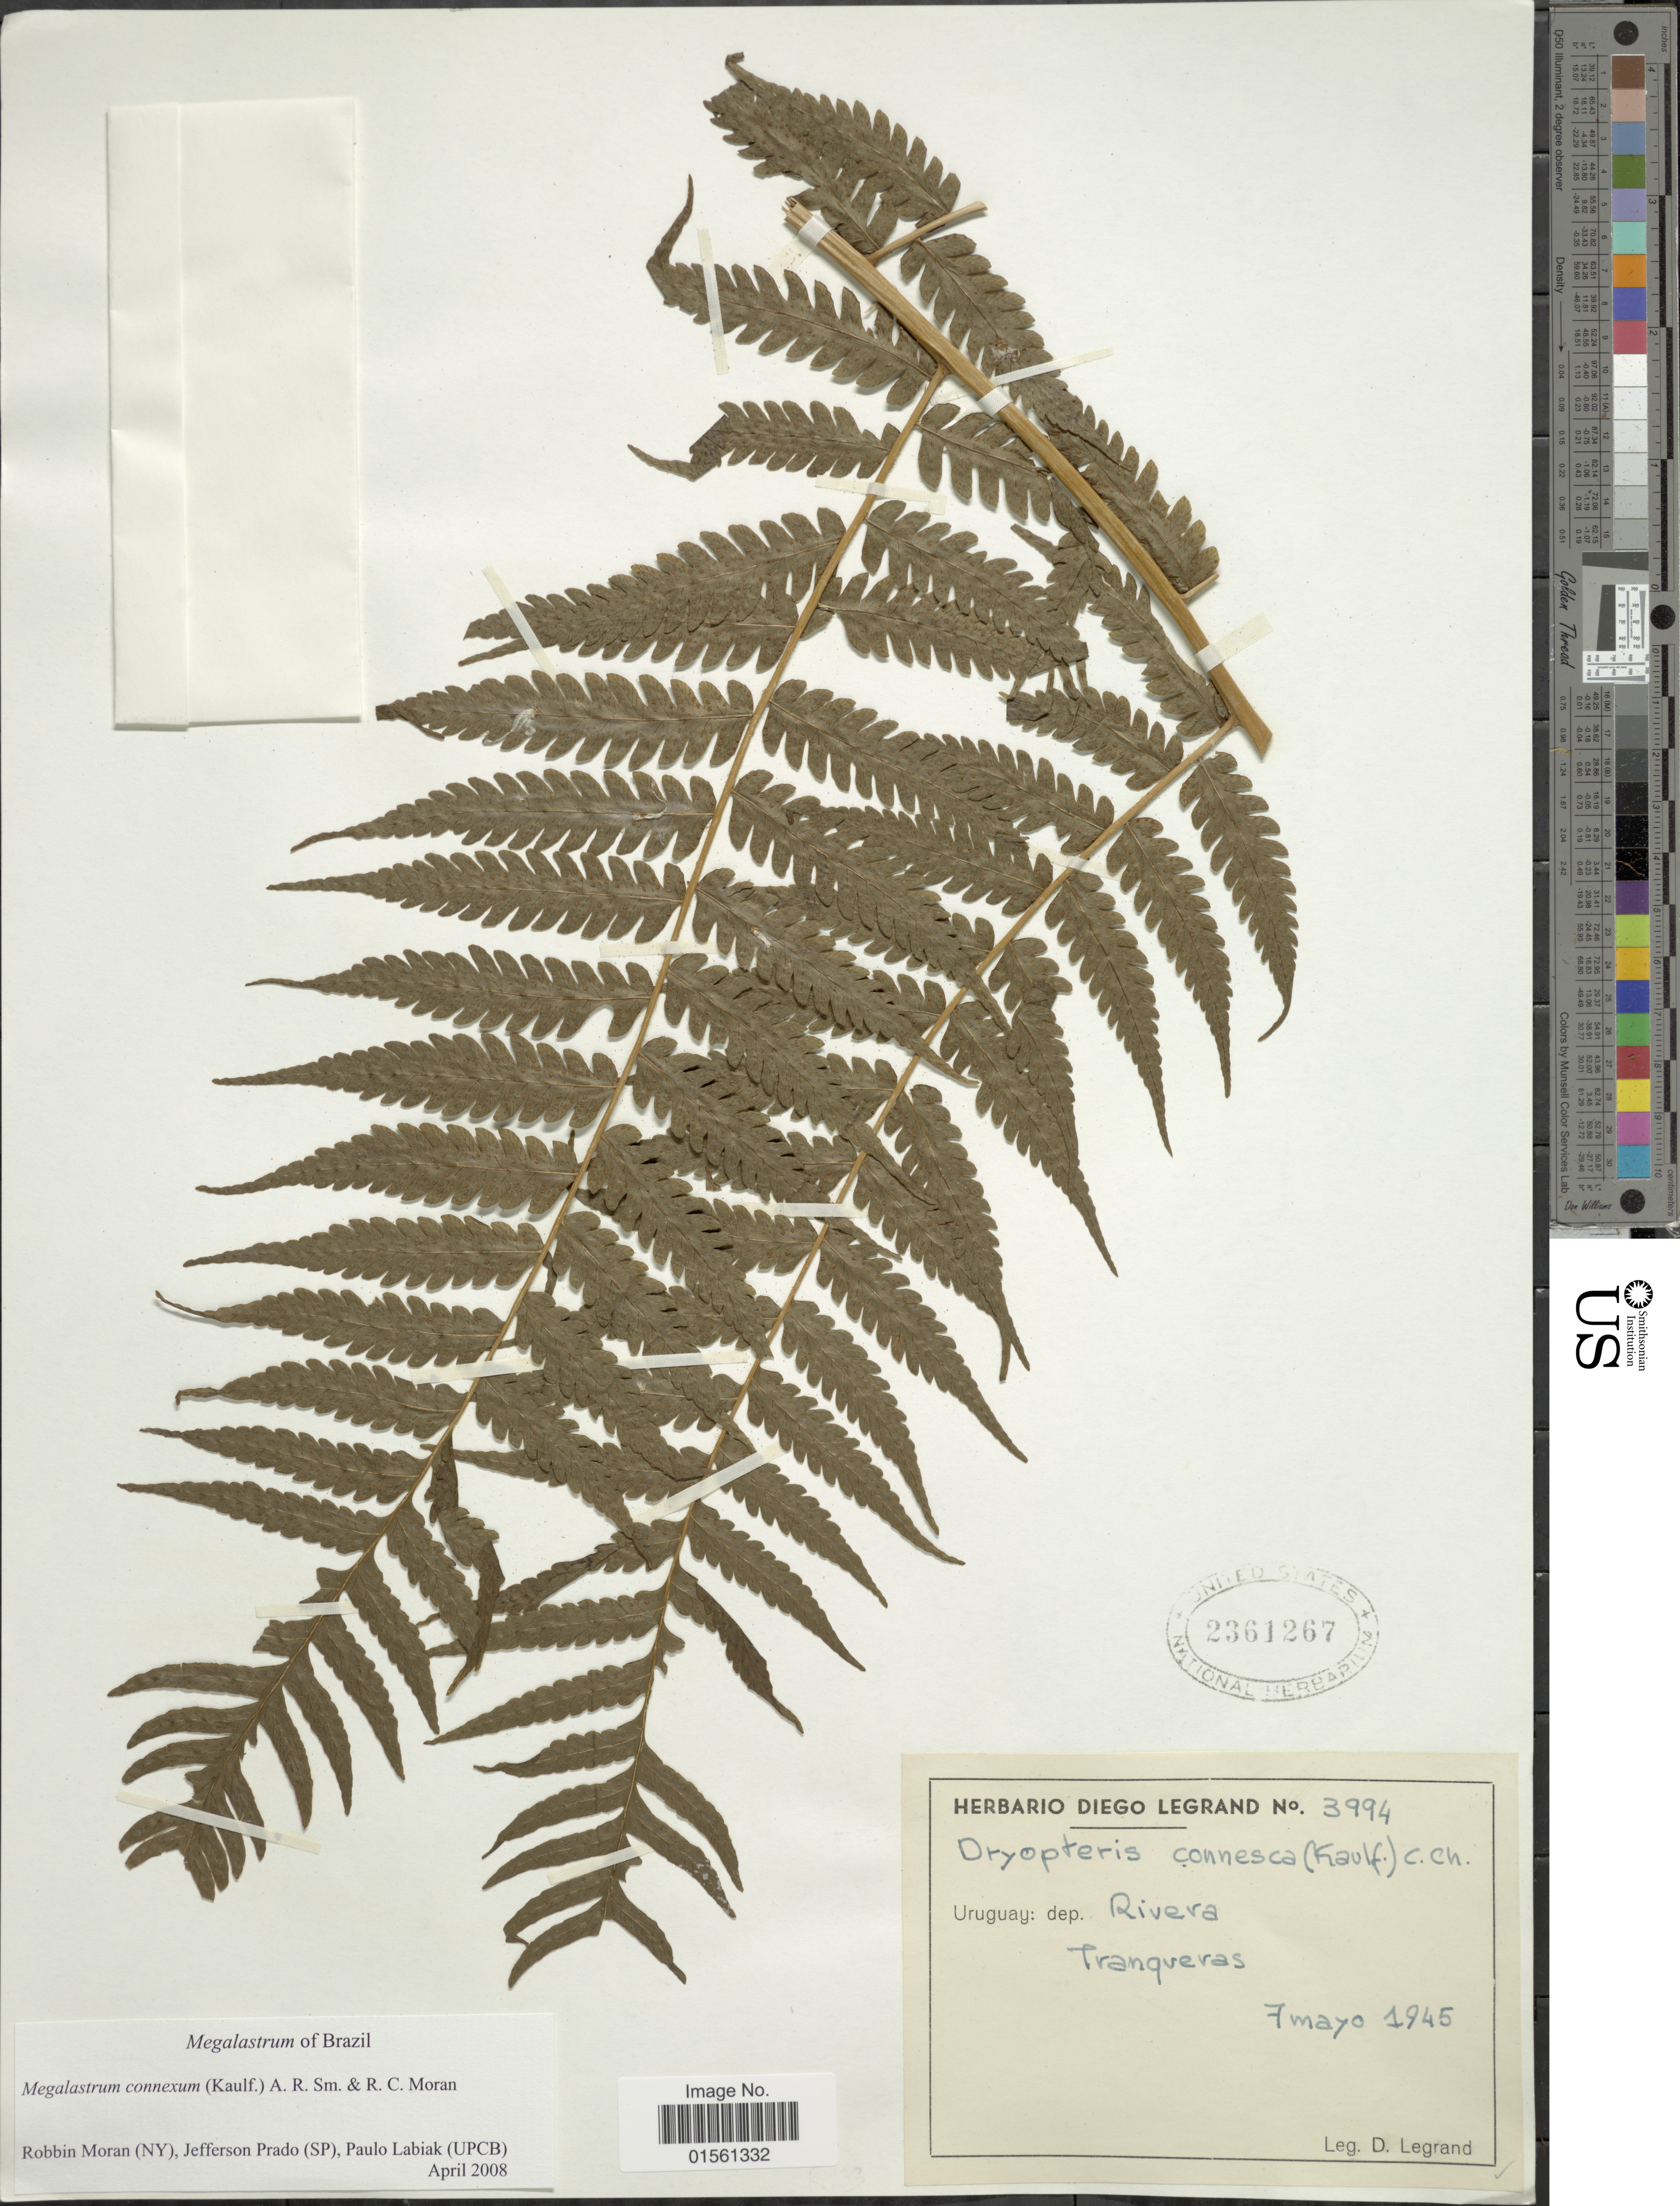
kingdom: Plantae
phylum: Tracheophyta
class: Polypodiopsida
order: Polypodiales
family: Dryopteridaceae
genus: Megalastrum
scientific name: Megalastrum connexum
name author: (Kaulf.) A.R. Sm. & R.C. Moran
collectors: C. D. Legrand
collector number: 3994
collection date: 1945-05-07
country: Uruguay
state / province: Rivera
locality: Uruguay: dep. Rivera, Tranqueras.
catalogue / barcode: US 2361267